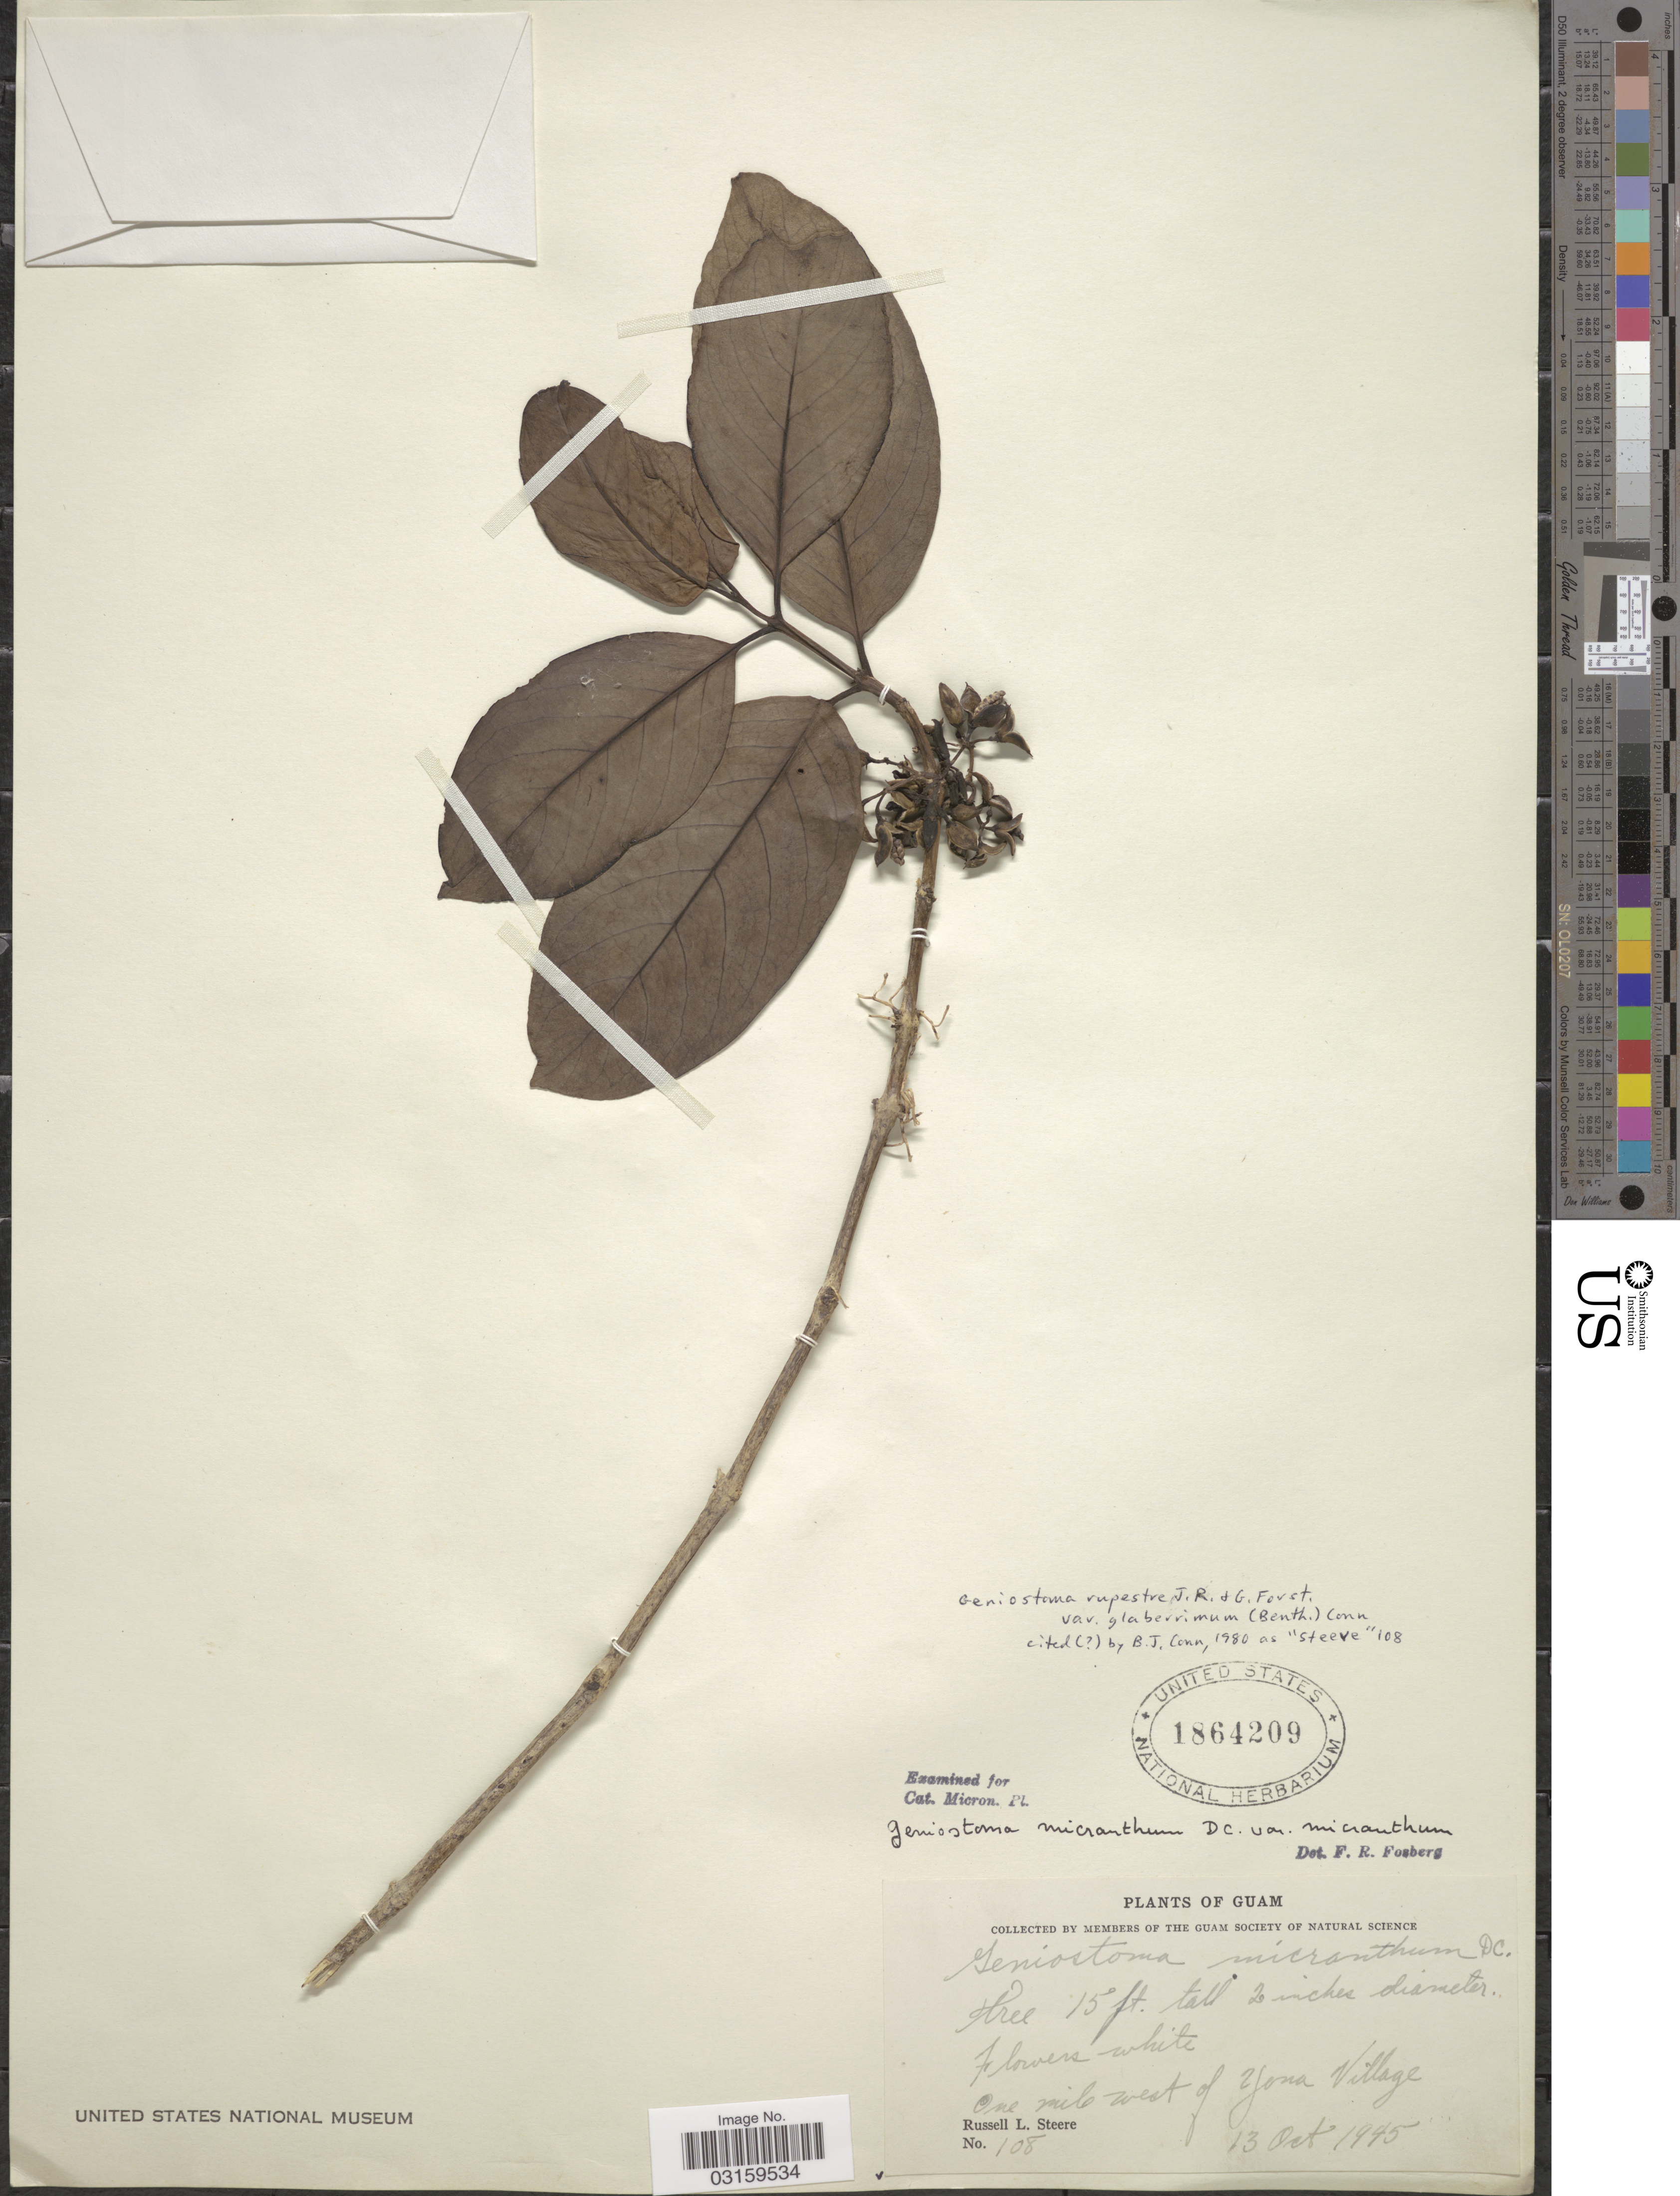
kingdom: Plantae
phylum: Tracheophyta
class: Magnoliopsida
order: Gentianales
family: Loganiaceae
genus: Geniostoma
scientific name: Geniostoma rupestre var. glaberrimum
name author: J.R. Forst. & G. Forst.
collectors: R. L. Steere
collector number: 108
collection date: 1945-10-13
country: Guam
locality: One mile west of Yona Village.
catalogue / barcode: US 1864209